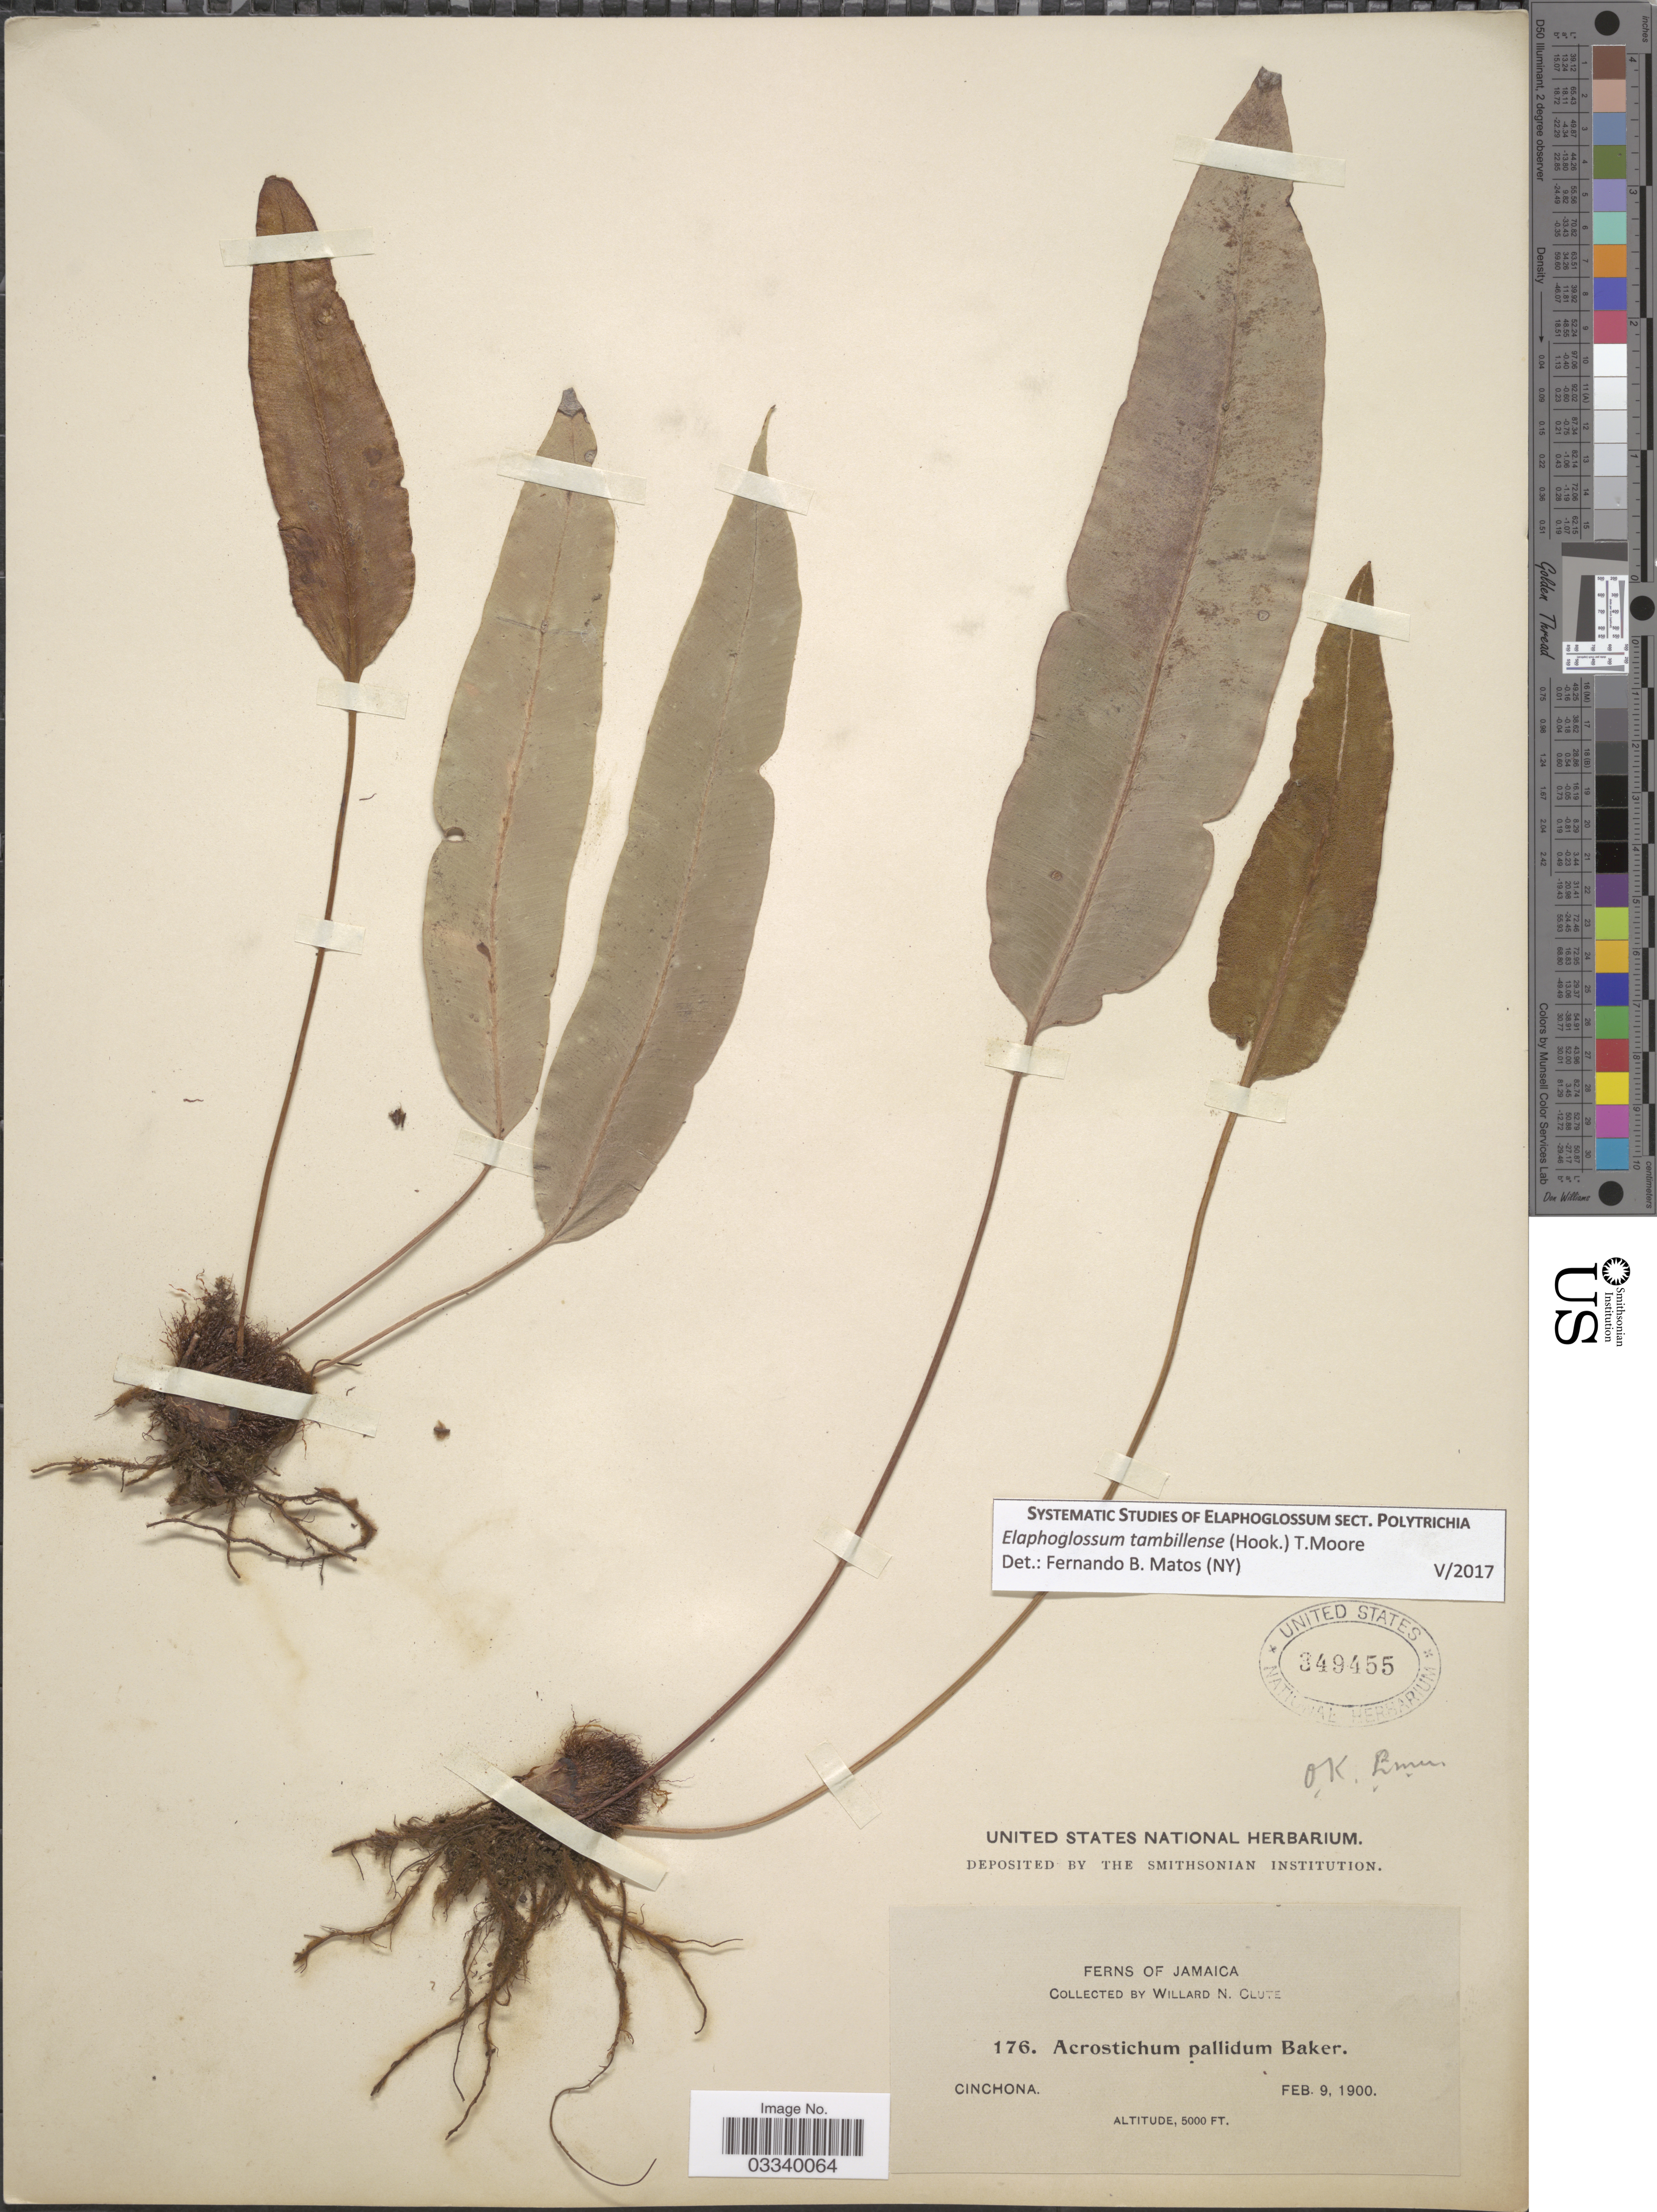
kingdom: Plantae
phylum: Tracheophyta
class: Polypodiopsida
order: Polypodiales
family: Dryopteridaceae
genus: Elaphoglossum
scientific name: Elaphoglossum tambillense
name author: (Hook.) T. Moore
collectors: W. N. Clute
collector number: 176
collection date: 1900-02-09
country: Jamaica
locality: Cinchona.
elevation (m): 1524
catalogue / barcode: US 349455